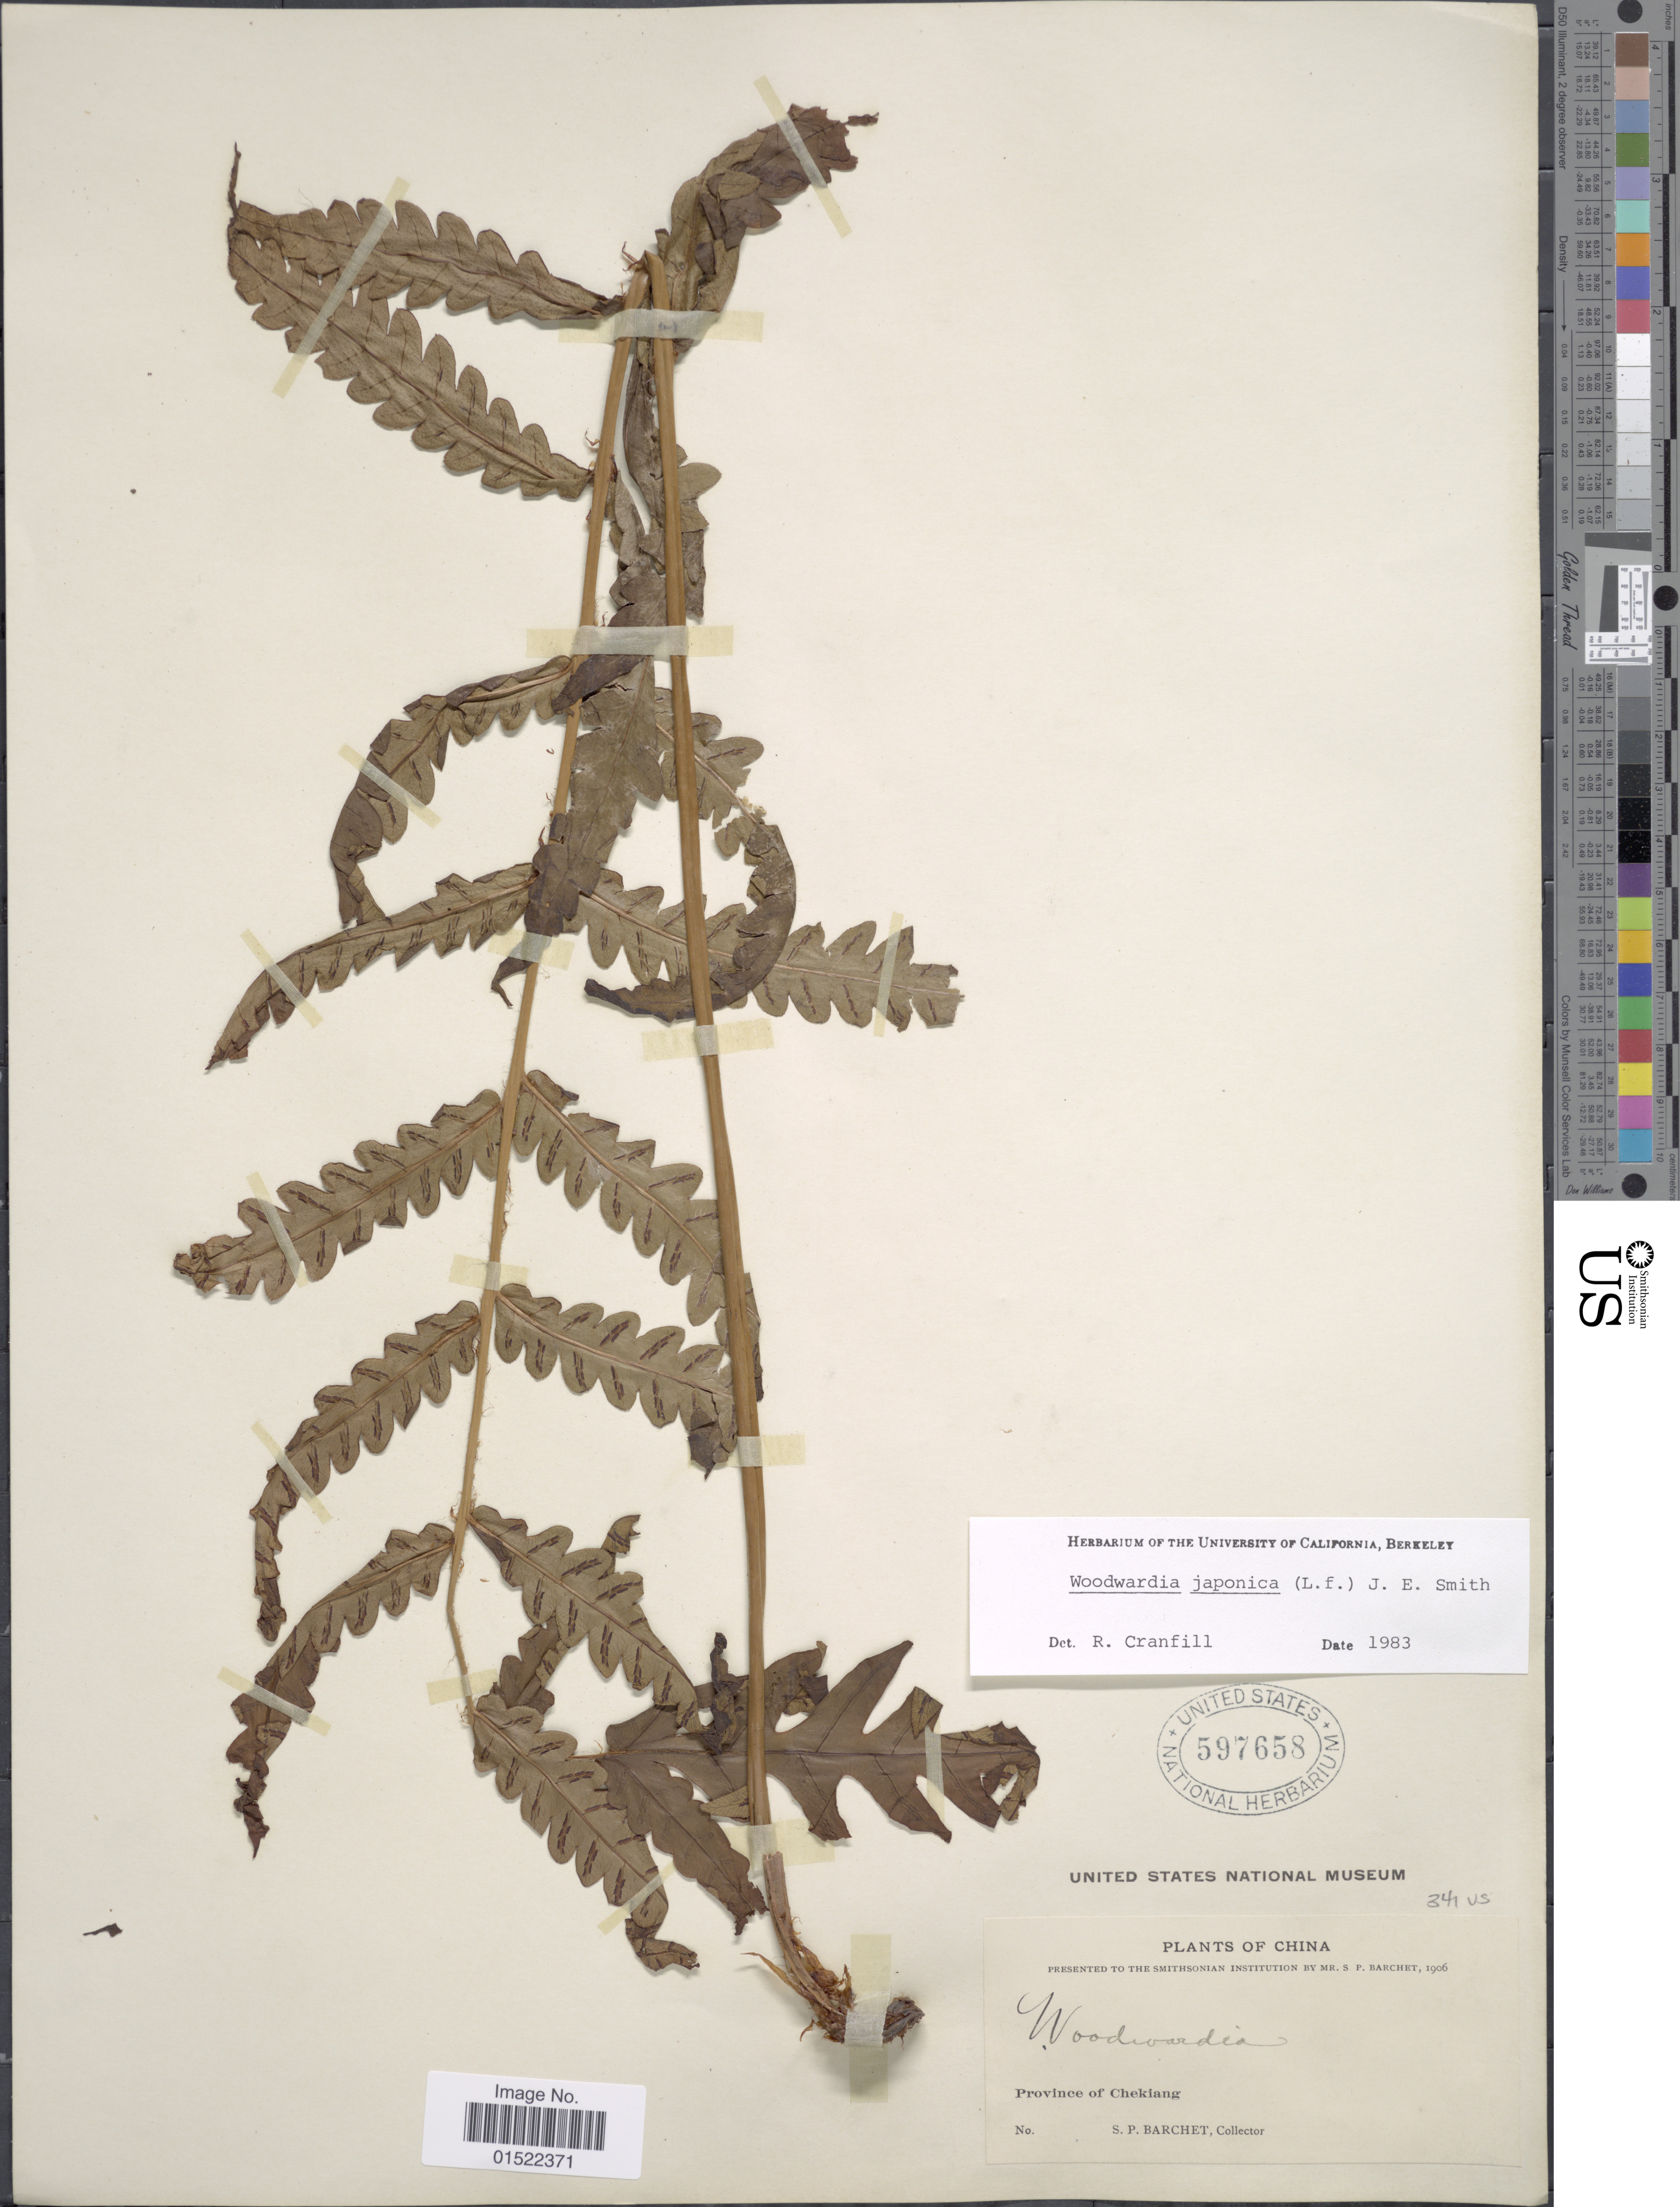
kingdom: Plantae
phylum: Tracheophyta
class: Polypodiopsida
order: Polypodiales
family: Blechnaceae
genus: Woodwardia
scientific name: Woodwardia japonica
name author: (L. f.) Sm.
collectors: S. P. Barchet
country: China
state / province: Zhejiang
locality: Province of Chekiang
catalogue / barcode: US 597658